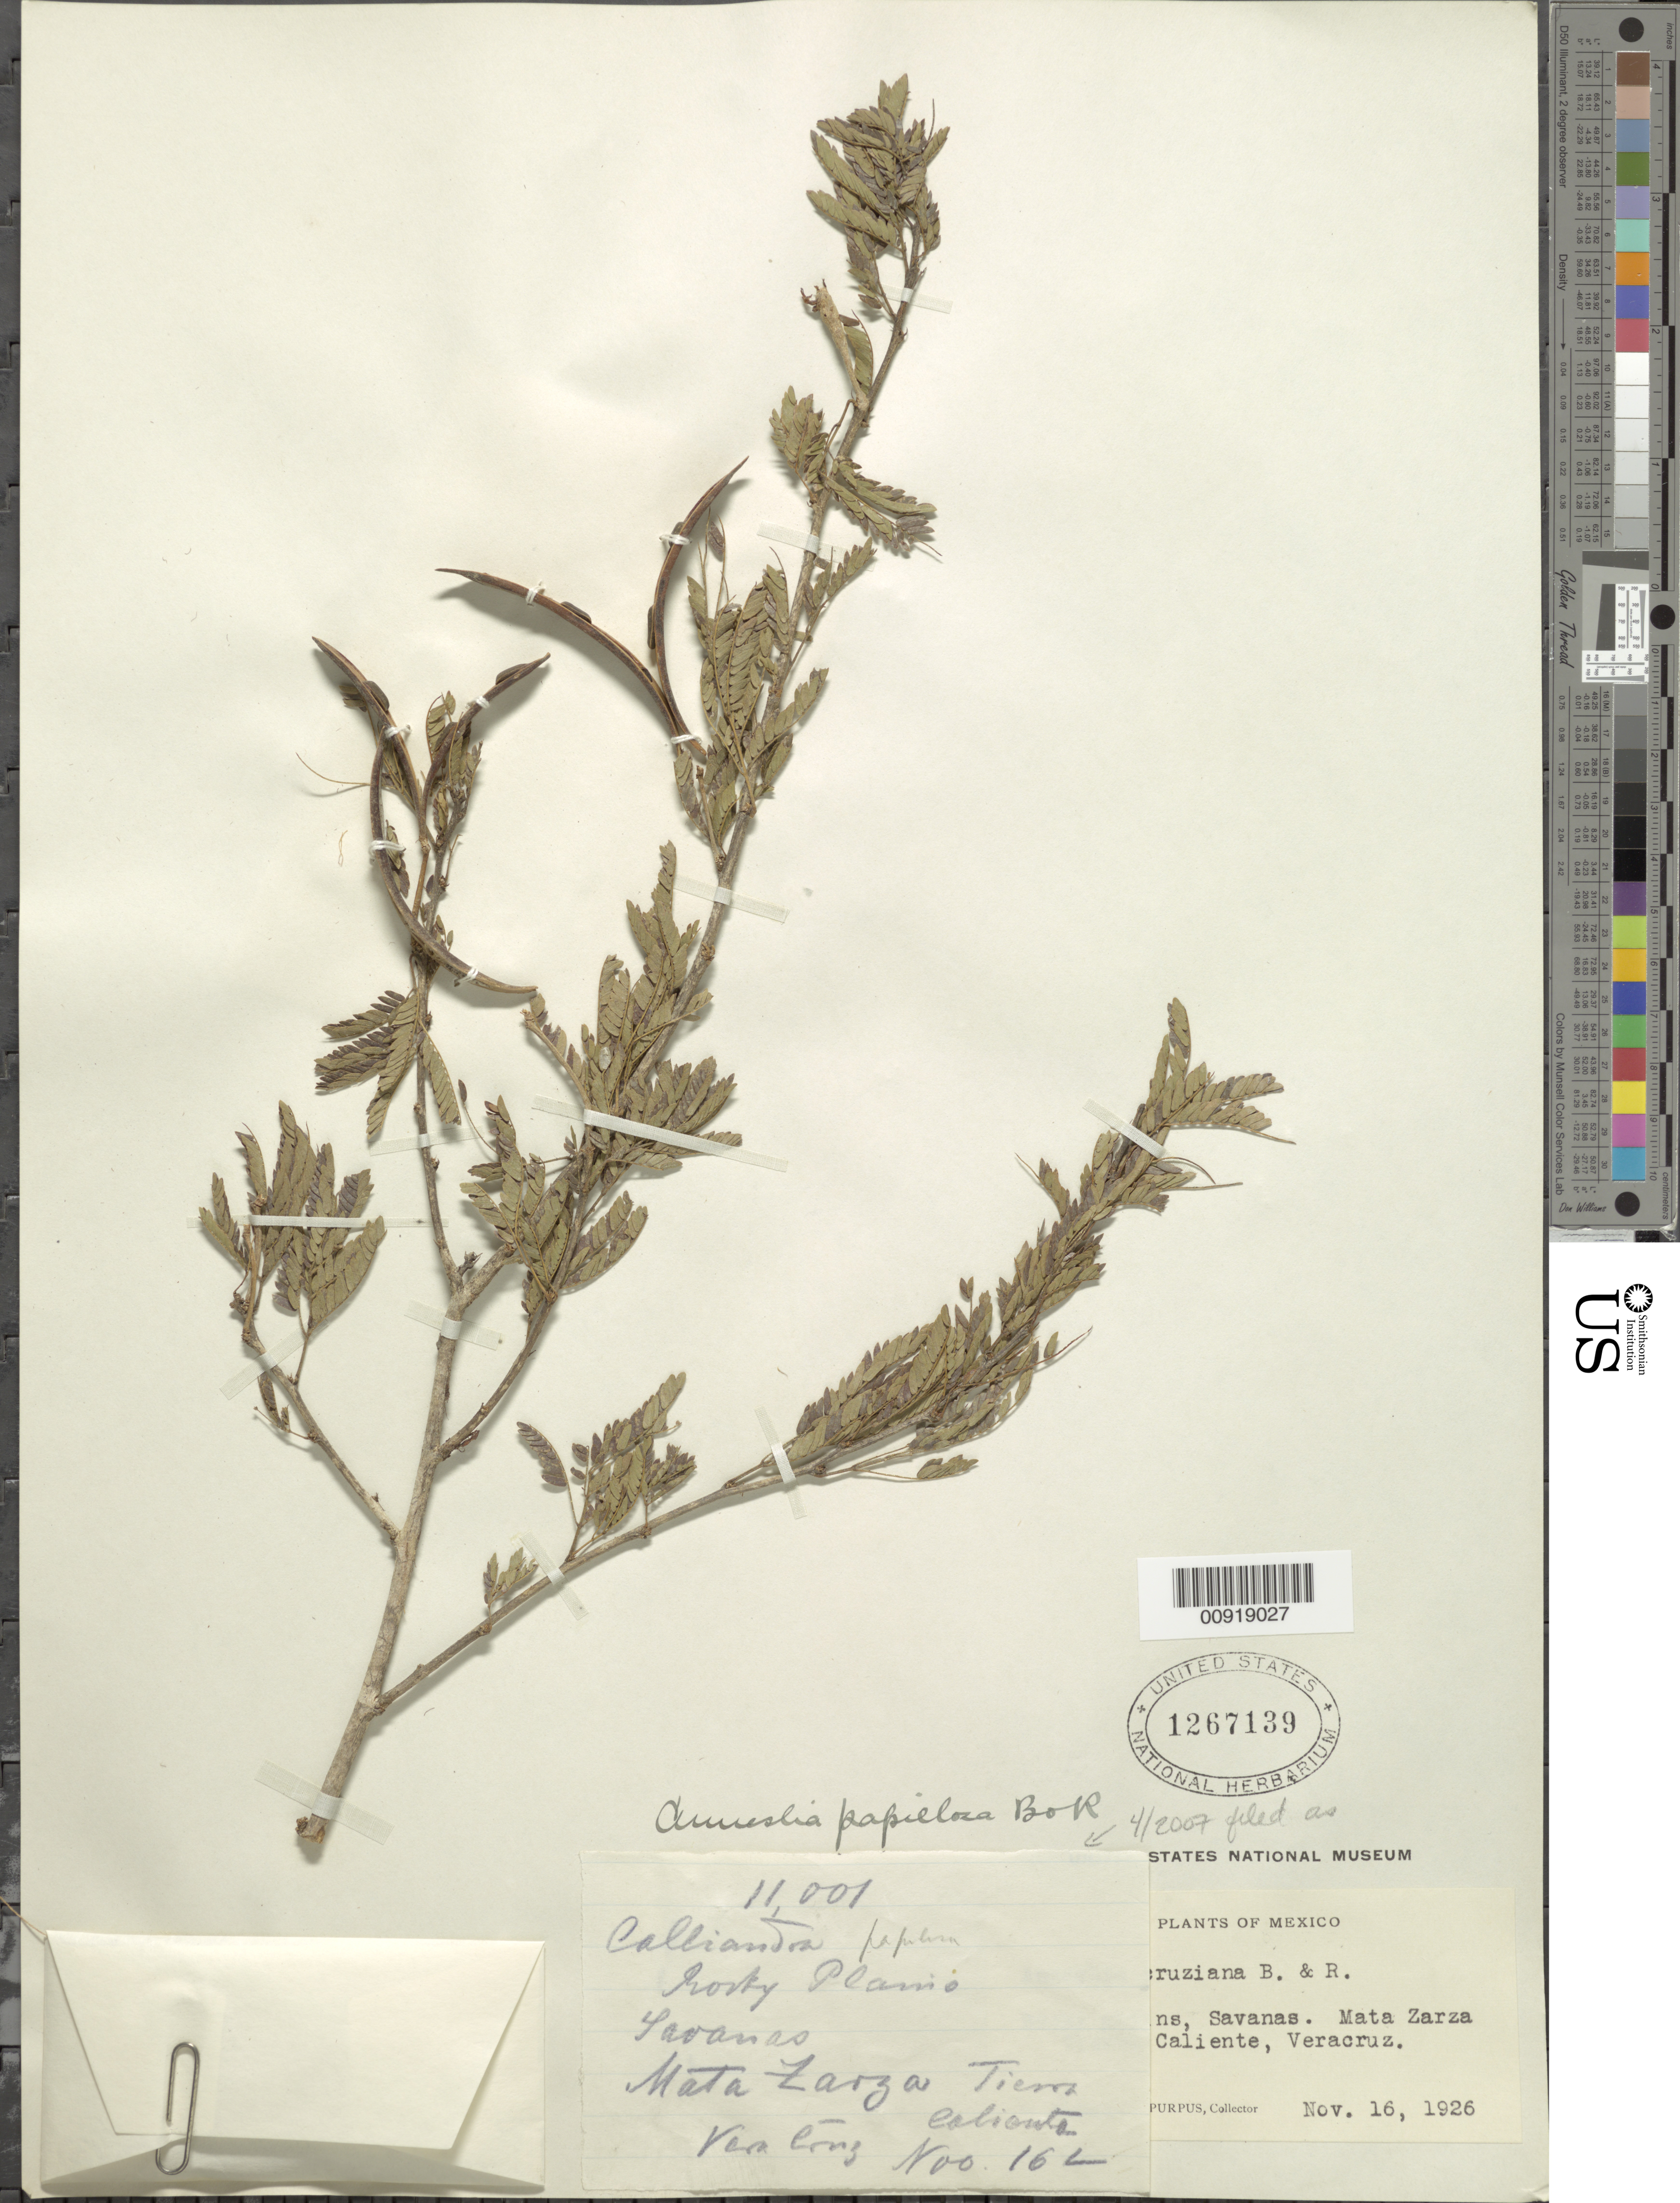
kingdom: Plantae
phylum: Tracheophyta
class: Magnoliopsida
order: Fabales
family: Fabaceae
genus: Calliandra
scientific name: Calliandra papillosa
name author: (Britton) Standl.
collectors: C. A. Purpus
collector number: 11001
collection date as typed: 16 Nov 1926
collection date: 1926-11-16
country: Mexico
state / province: Veracruz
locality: Mata Zarza, Tierra Caliente, Veracruz.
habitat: Rocky plains, Savanas.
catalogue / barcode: US 1267139